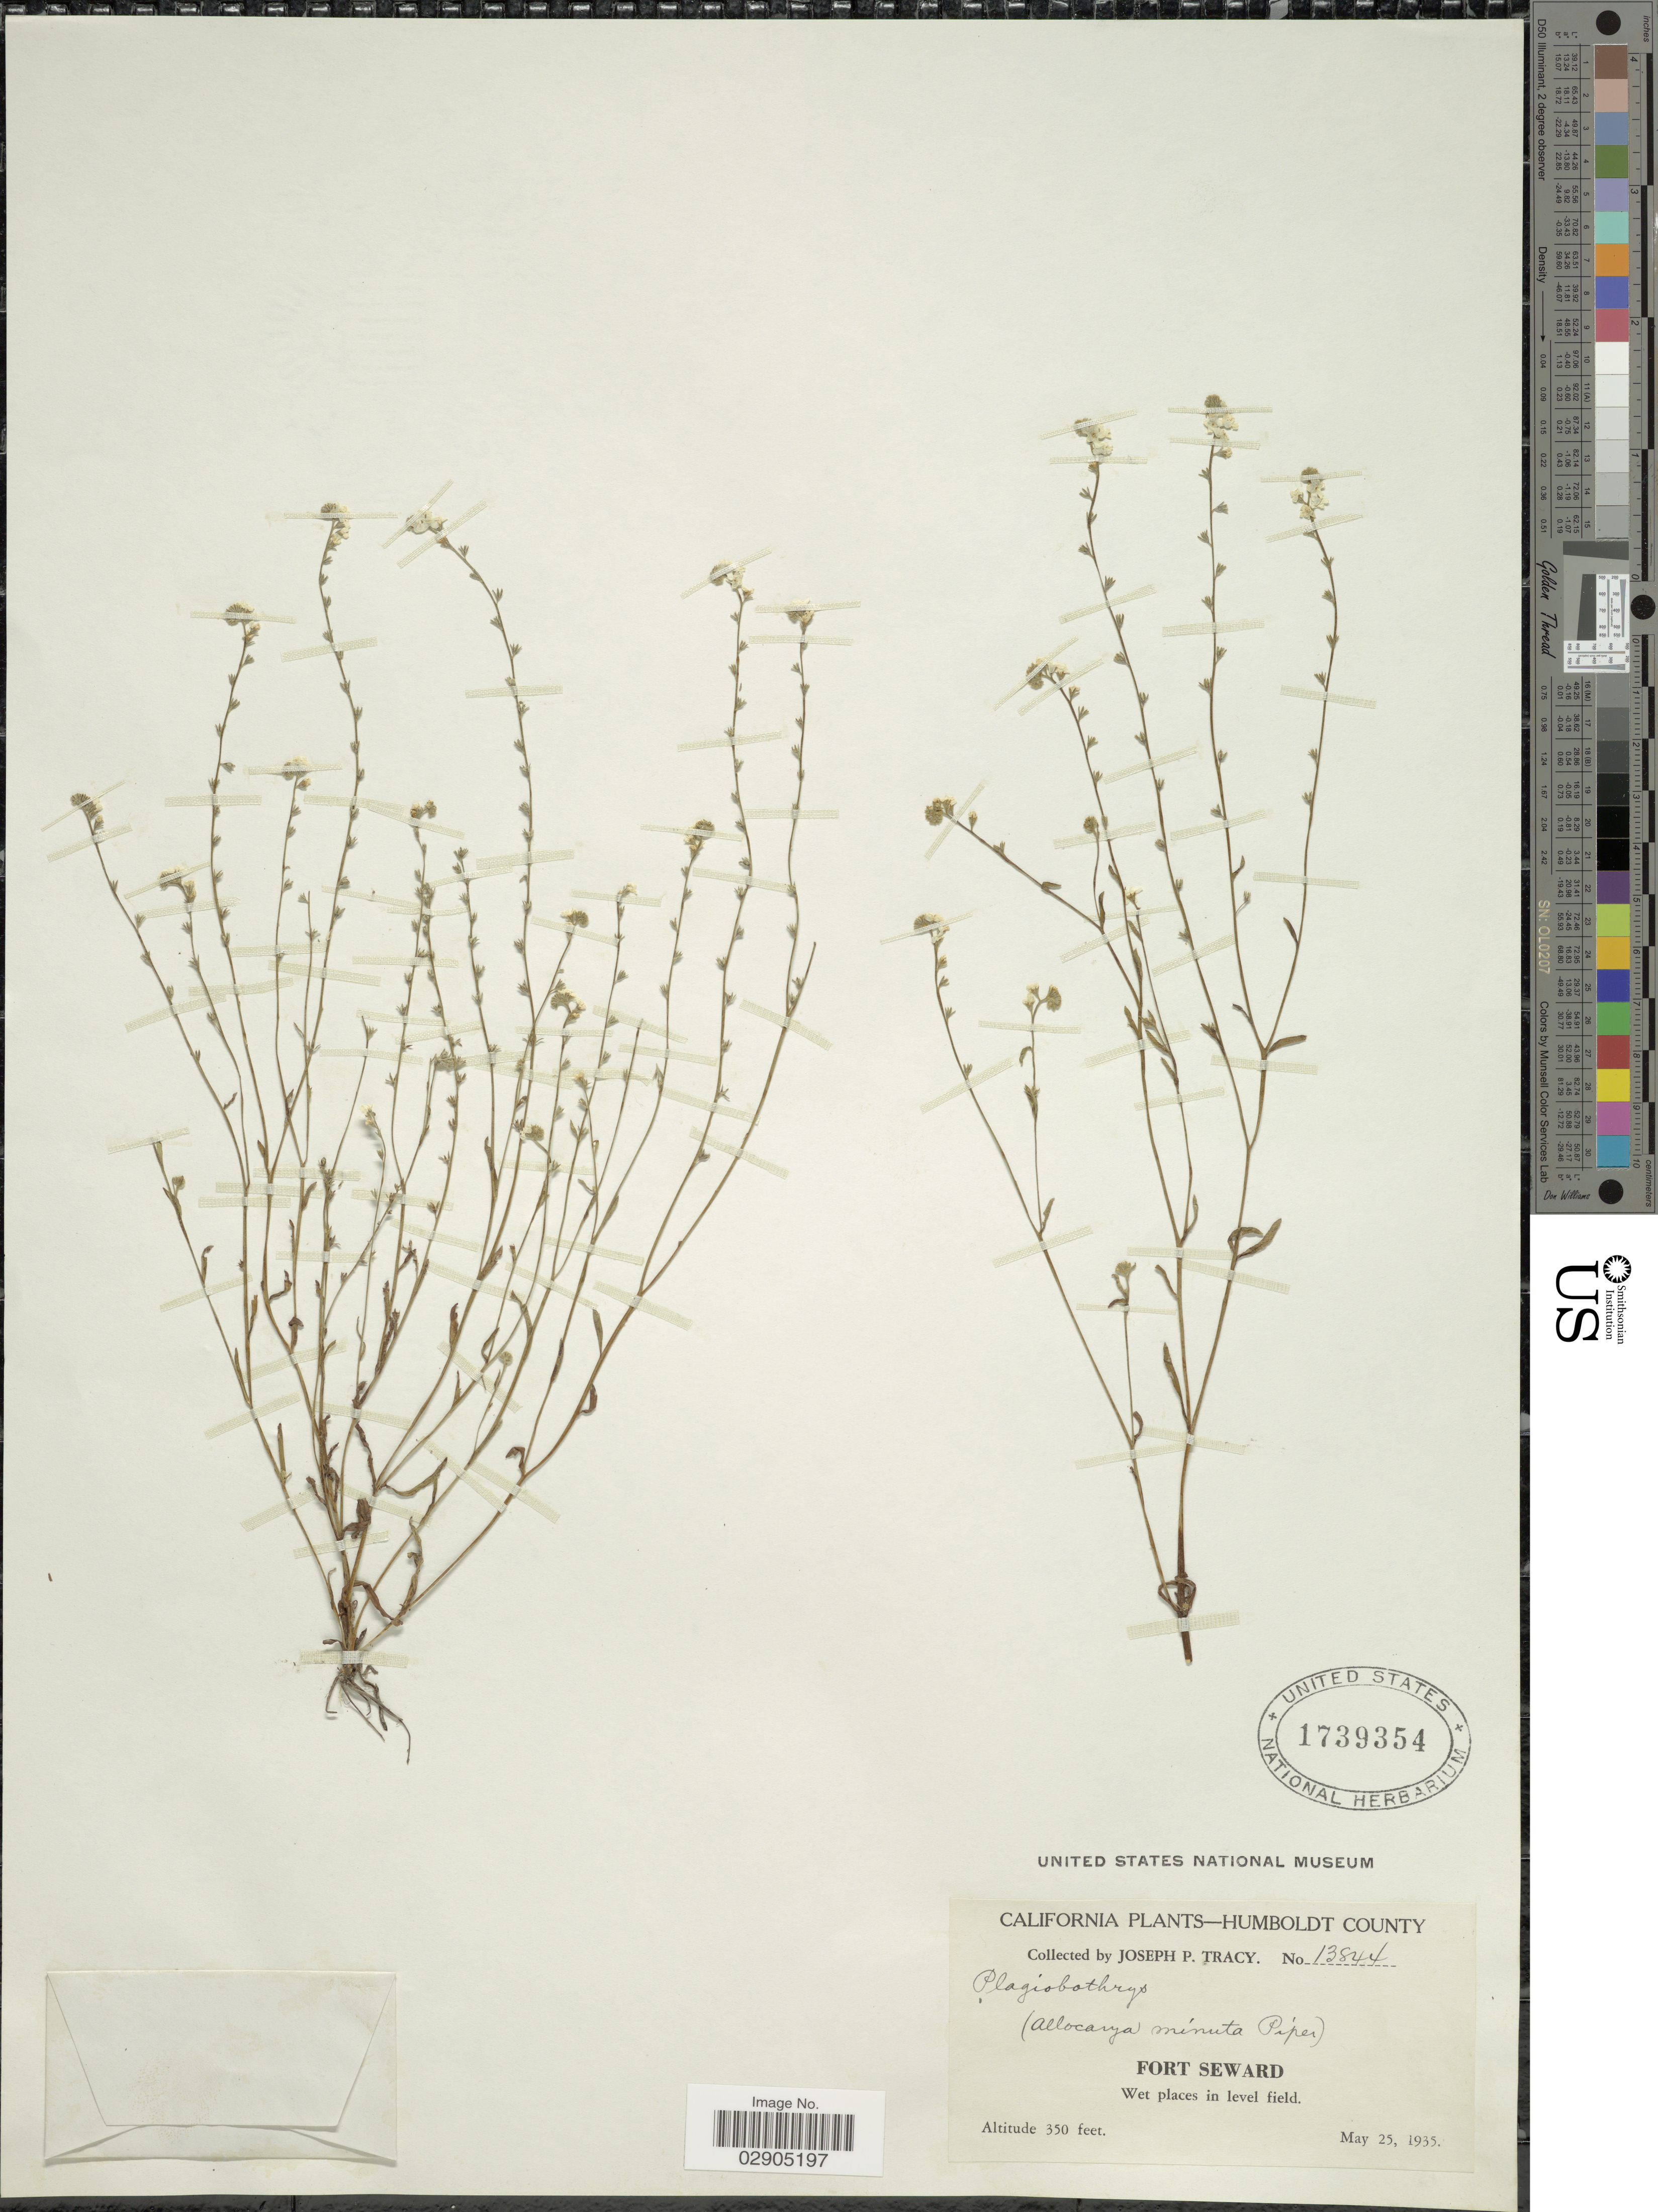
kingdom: Plantae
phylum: Tracheophyta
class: Magnoliopsida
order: Boraginales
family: Boraginaceae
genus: Allocarya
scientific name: Allocarya minuta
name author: Piper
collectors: J. Tracy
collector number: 13844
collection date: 1935-05-25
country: United States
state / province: California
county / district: Humboldt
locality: Humboldt County. Fort Seward. Wet places in level field.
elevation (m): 107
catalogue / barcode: US 1739354